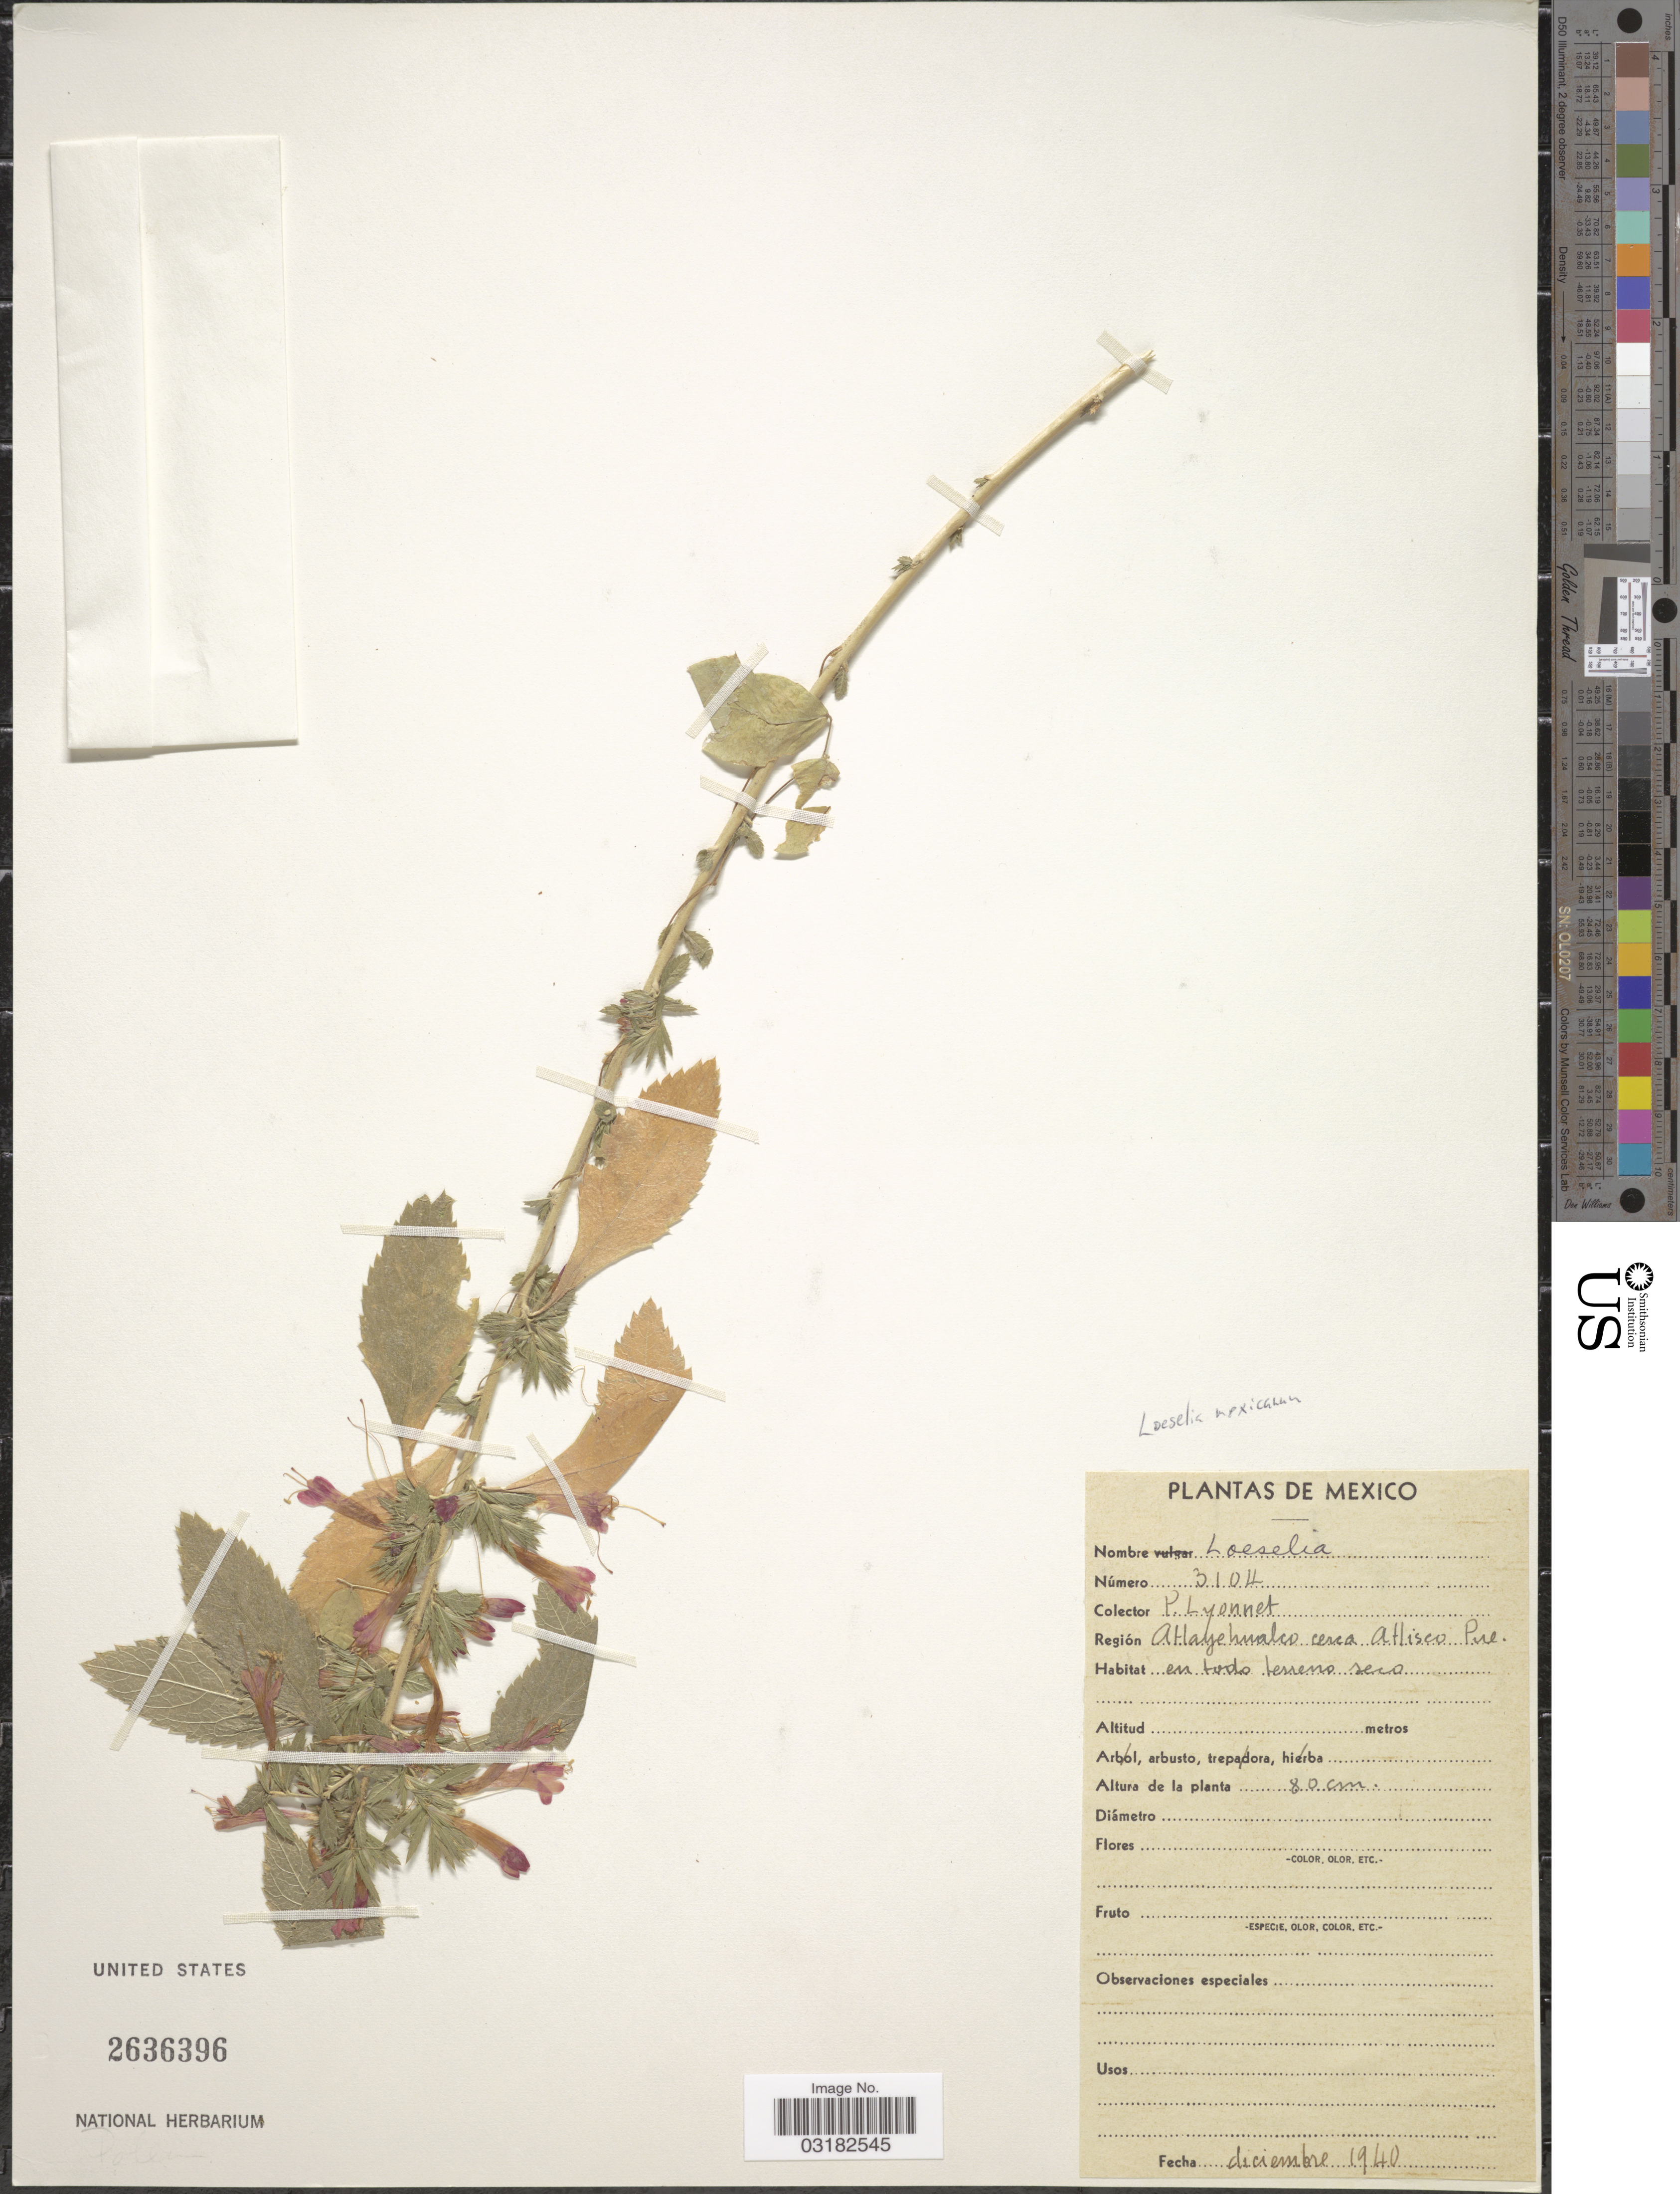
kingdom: Plantae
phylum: Tracheophyta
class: Magnoliopsida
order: Ericales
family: Polemoniaceae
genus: Loeselia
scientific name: Loeselia mexicana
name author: (Lam.) Brand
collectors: P. Lyonnet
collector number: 3104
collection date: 1940-12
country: Mexico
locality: Atlayehualco cerca Atlisco Pue en todo terreno seco.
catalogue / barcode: US 2636396